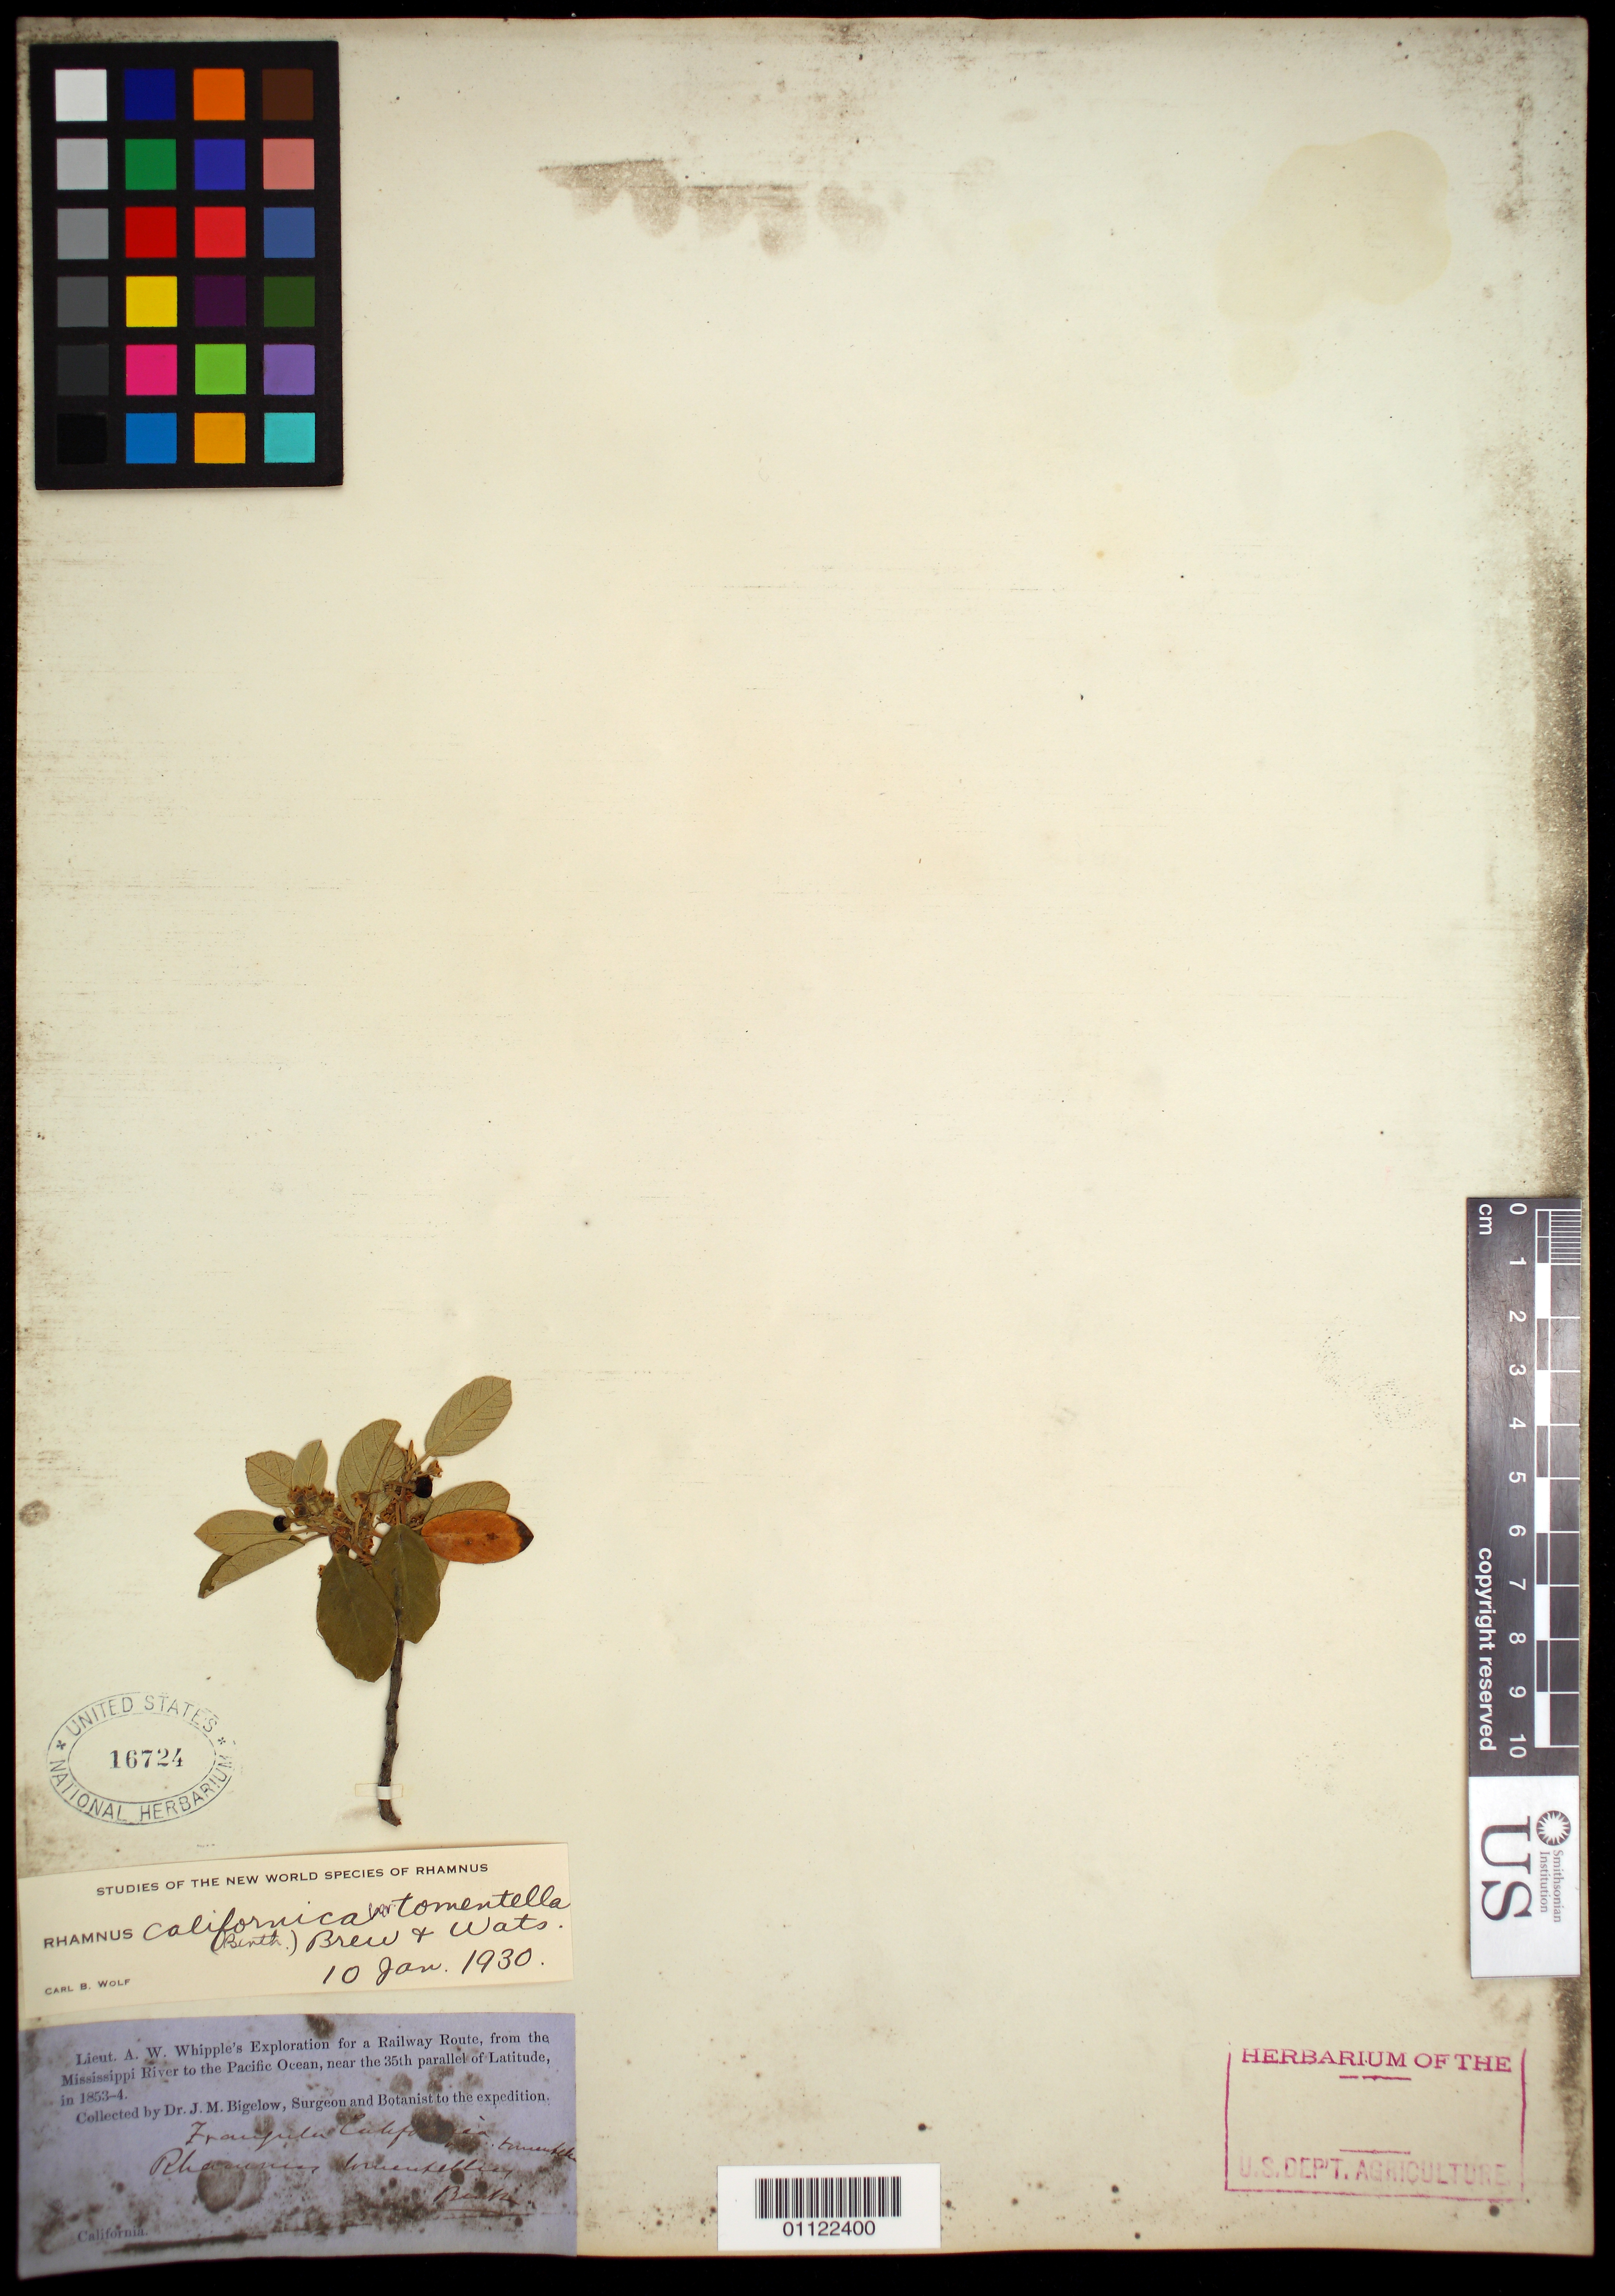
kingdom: Plantae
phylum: Tracheophyta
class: Magnoliopsida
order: Rosales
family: Rhamnaceae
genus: Frangula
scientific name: Frangula californica subsp. tomentella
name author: (Benth.) Kartesz & Gandhi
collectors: J. M. Bigelow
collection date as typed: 1853 to -- --- 1854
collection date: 1853/1854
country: United States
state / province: California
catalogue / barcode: US 16724